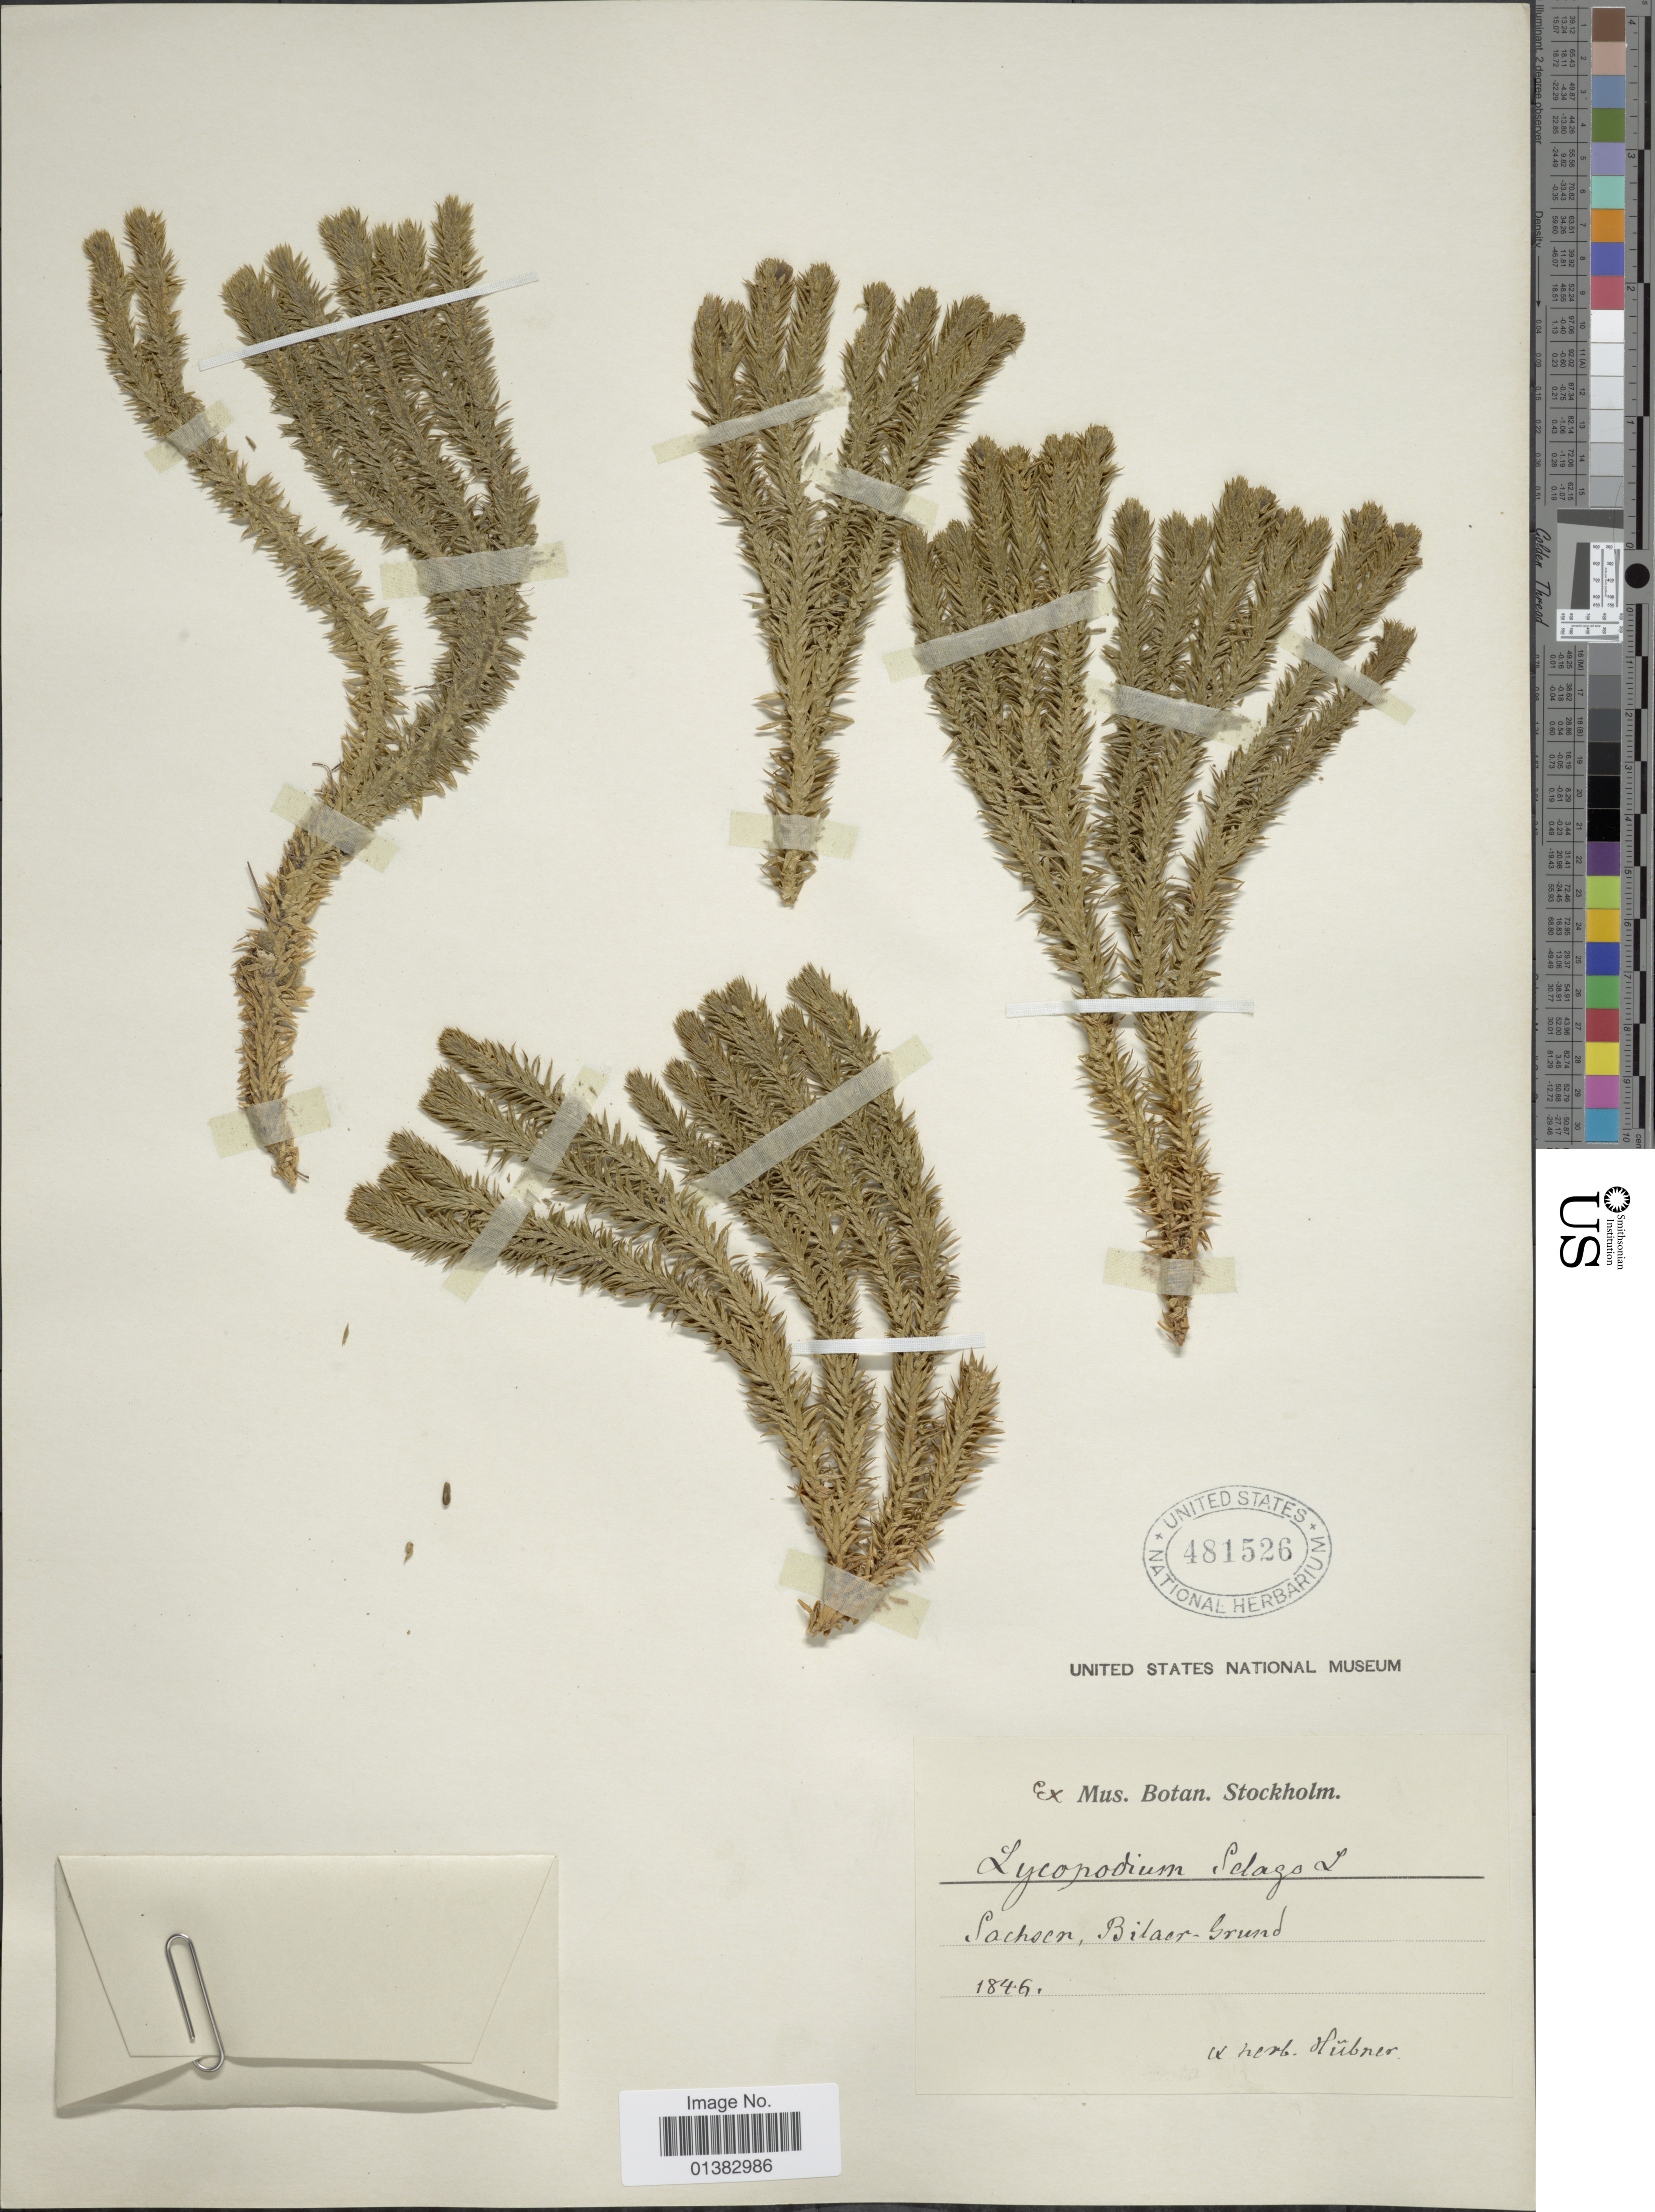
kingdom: Plantae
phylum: Tracheophyta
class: Lycopodiopsida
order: Lycopodiales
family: Lycopodiaceae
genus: Huperzia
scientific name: Huperzia selago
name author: (L.) Bernh. ex Schrank & Mart.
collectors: ex herb. Hübner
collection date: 1846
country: Germany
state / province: Sachsen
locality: Bilaer-Grund [interpreted]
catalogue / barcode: US 481526